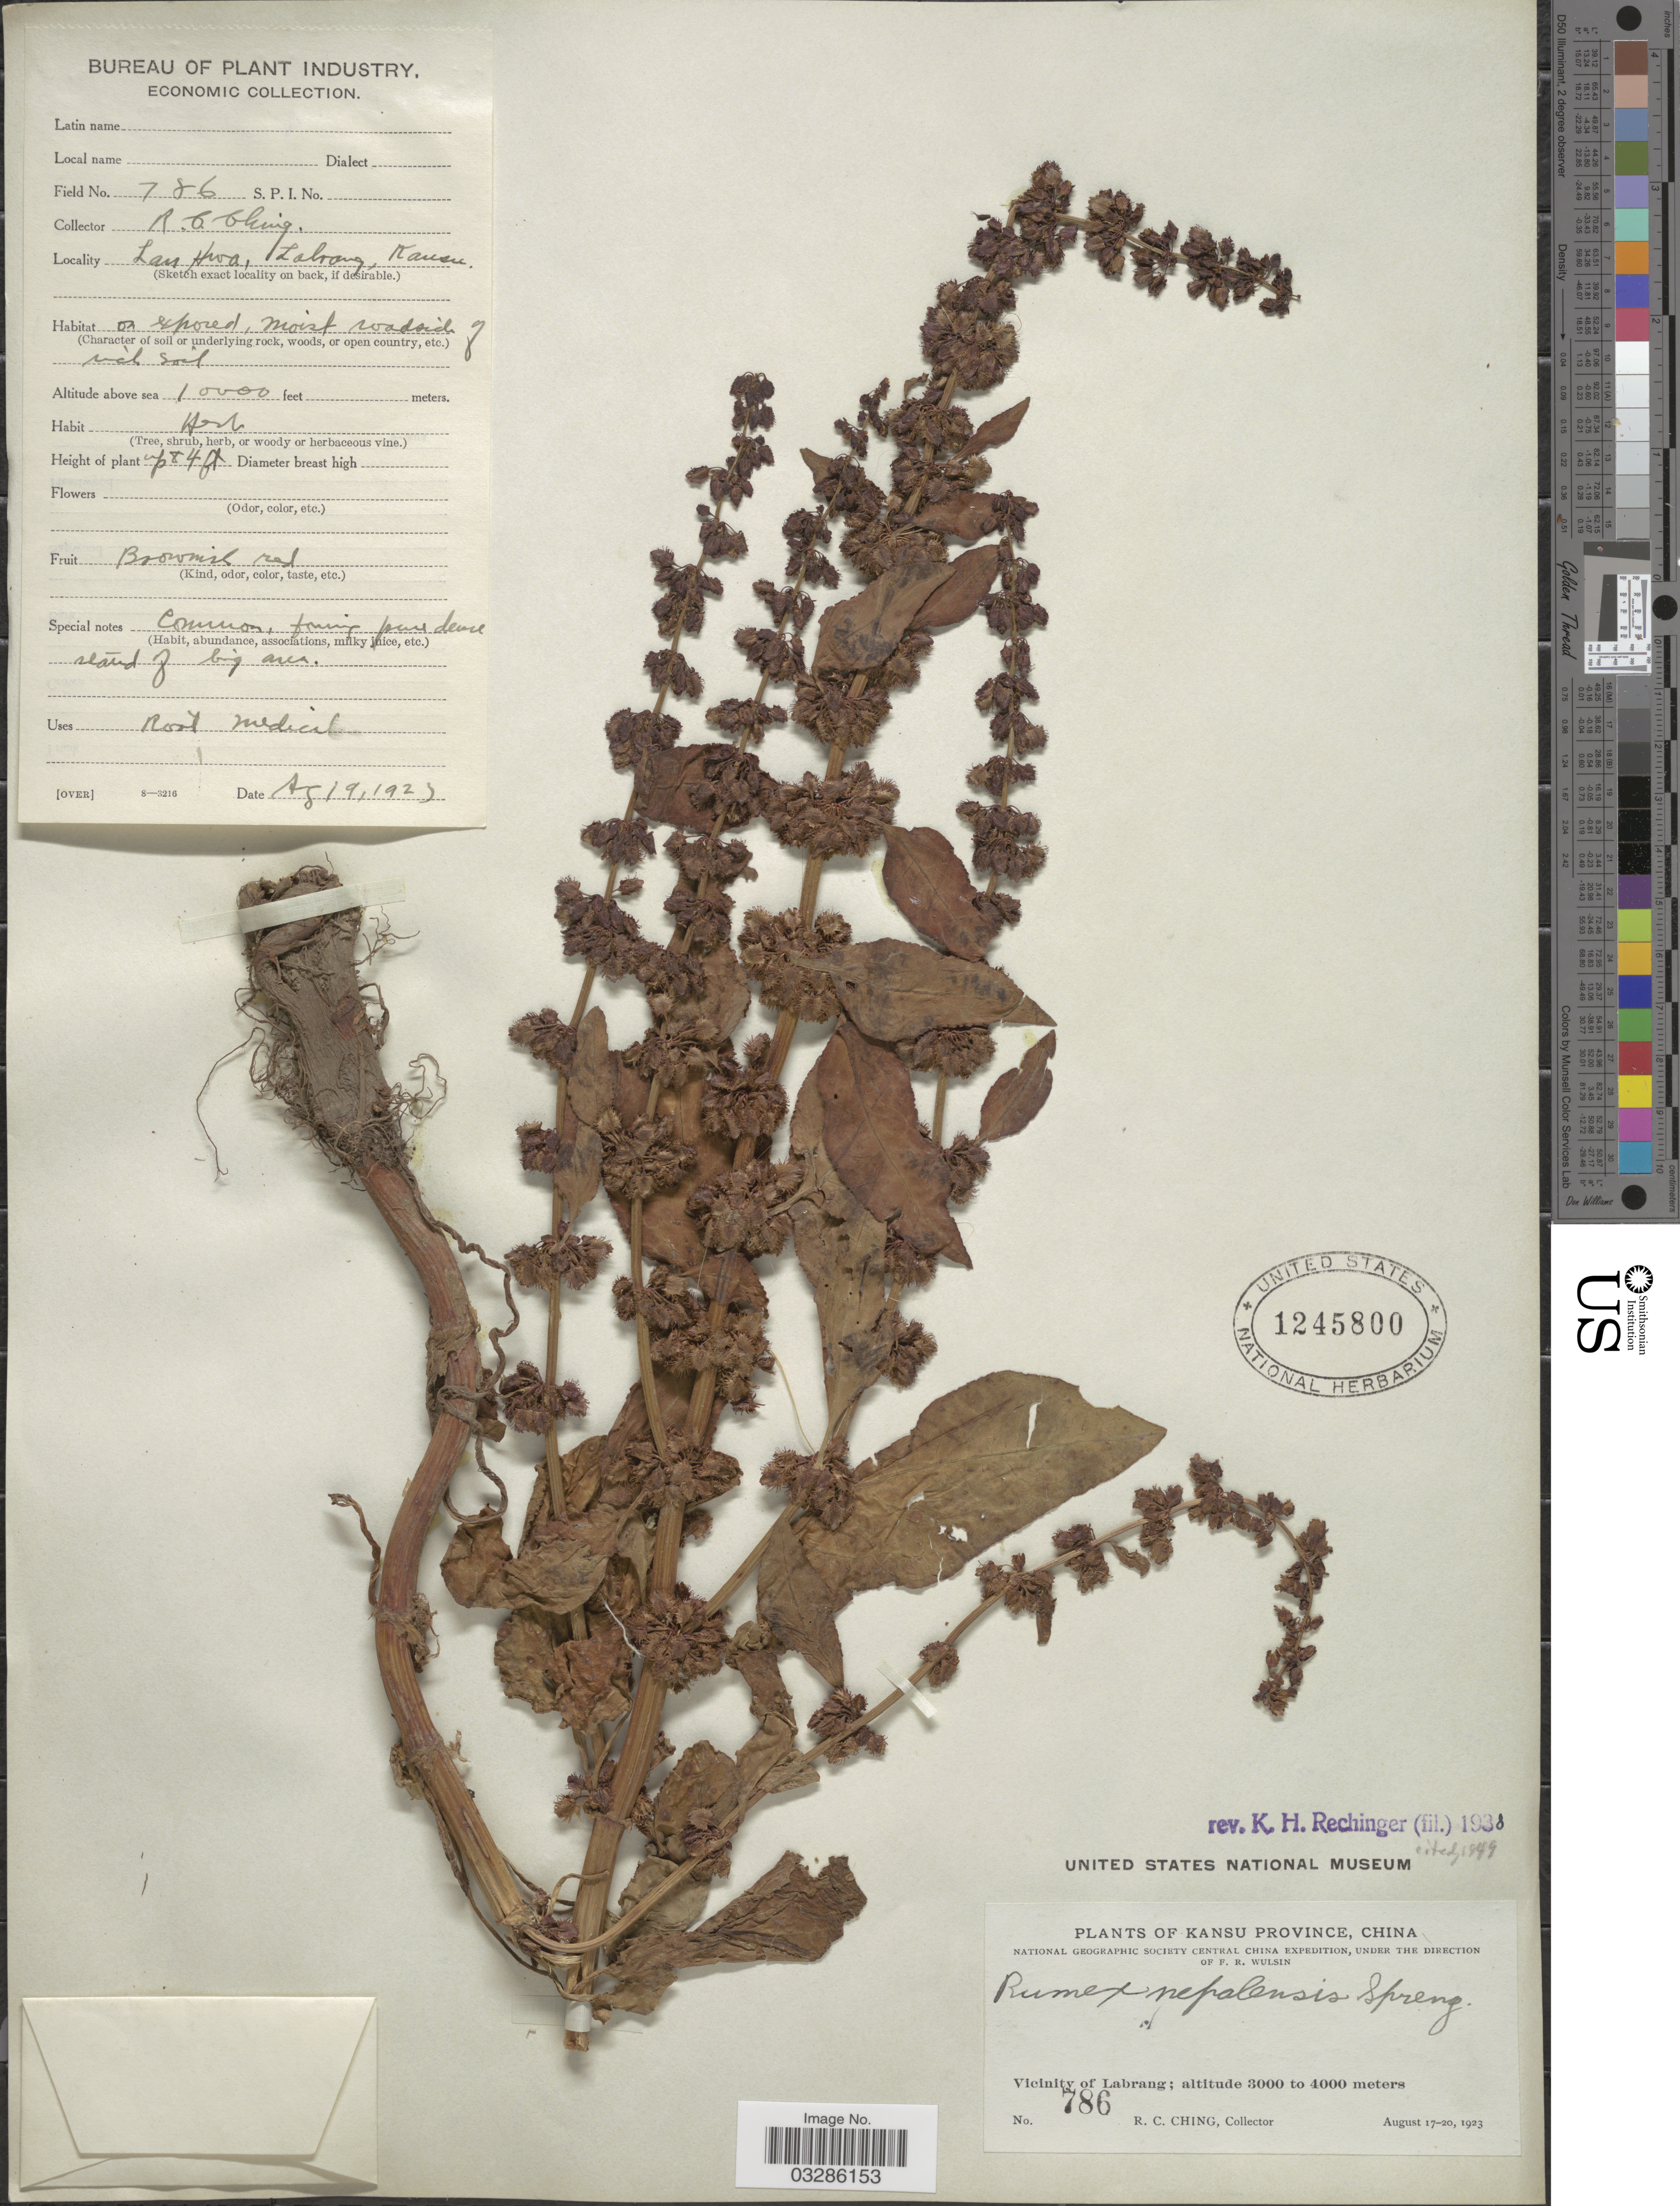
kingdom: Plantae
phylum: Tracheophyta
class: Magnoliopsida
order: Caryophyllales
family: Polygonaceae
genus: Rumex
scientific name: Rumex nepalensis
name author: Spreng.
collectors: R. C. Ching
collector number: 786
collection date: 1923-08-19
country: China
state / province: Gansu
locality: Lan Hoa, Labrang, Kansu. Kansu Province. Vicinity of Labrang.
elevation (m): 3048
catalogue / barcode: US 1245800